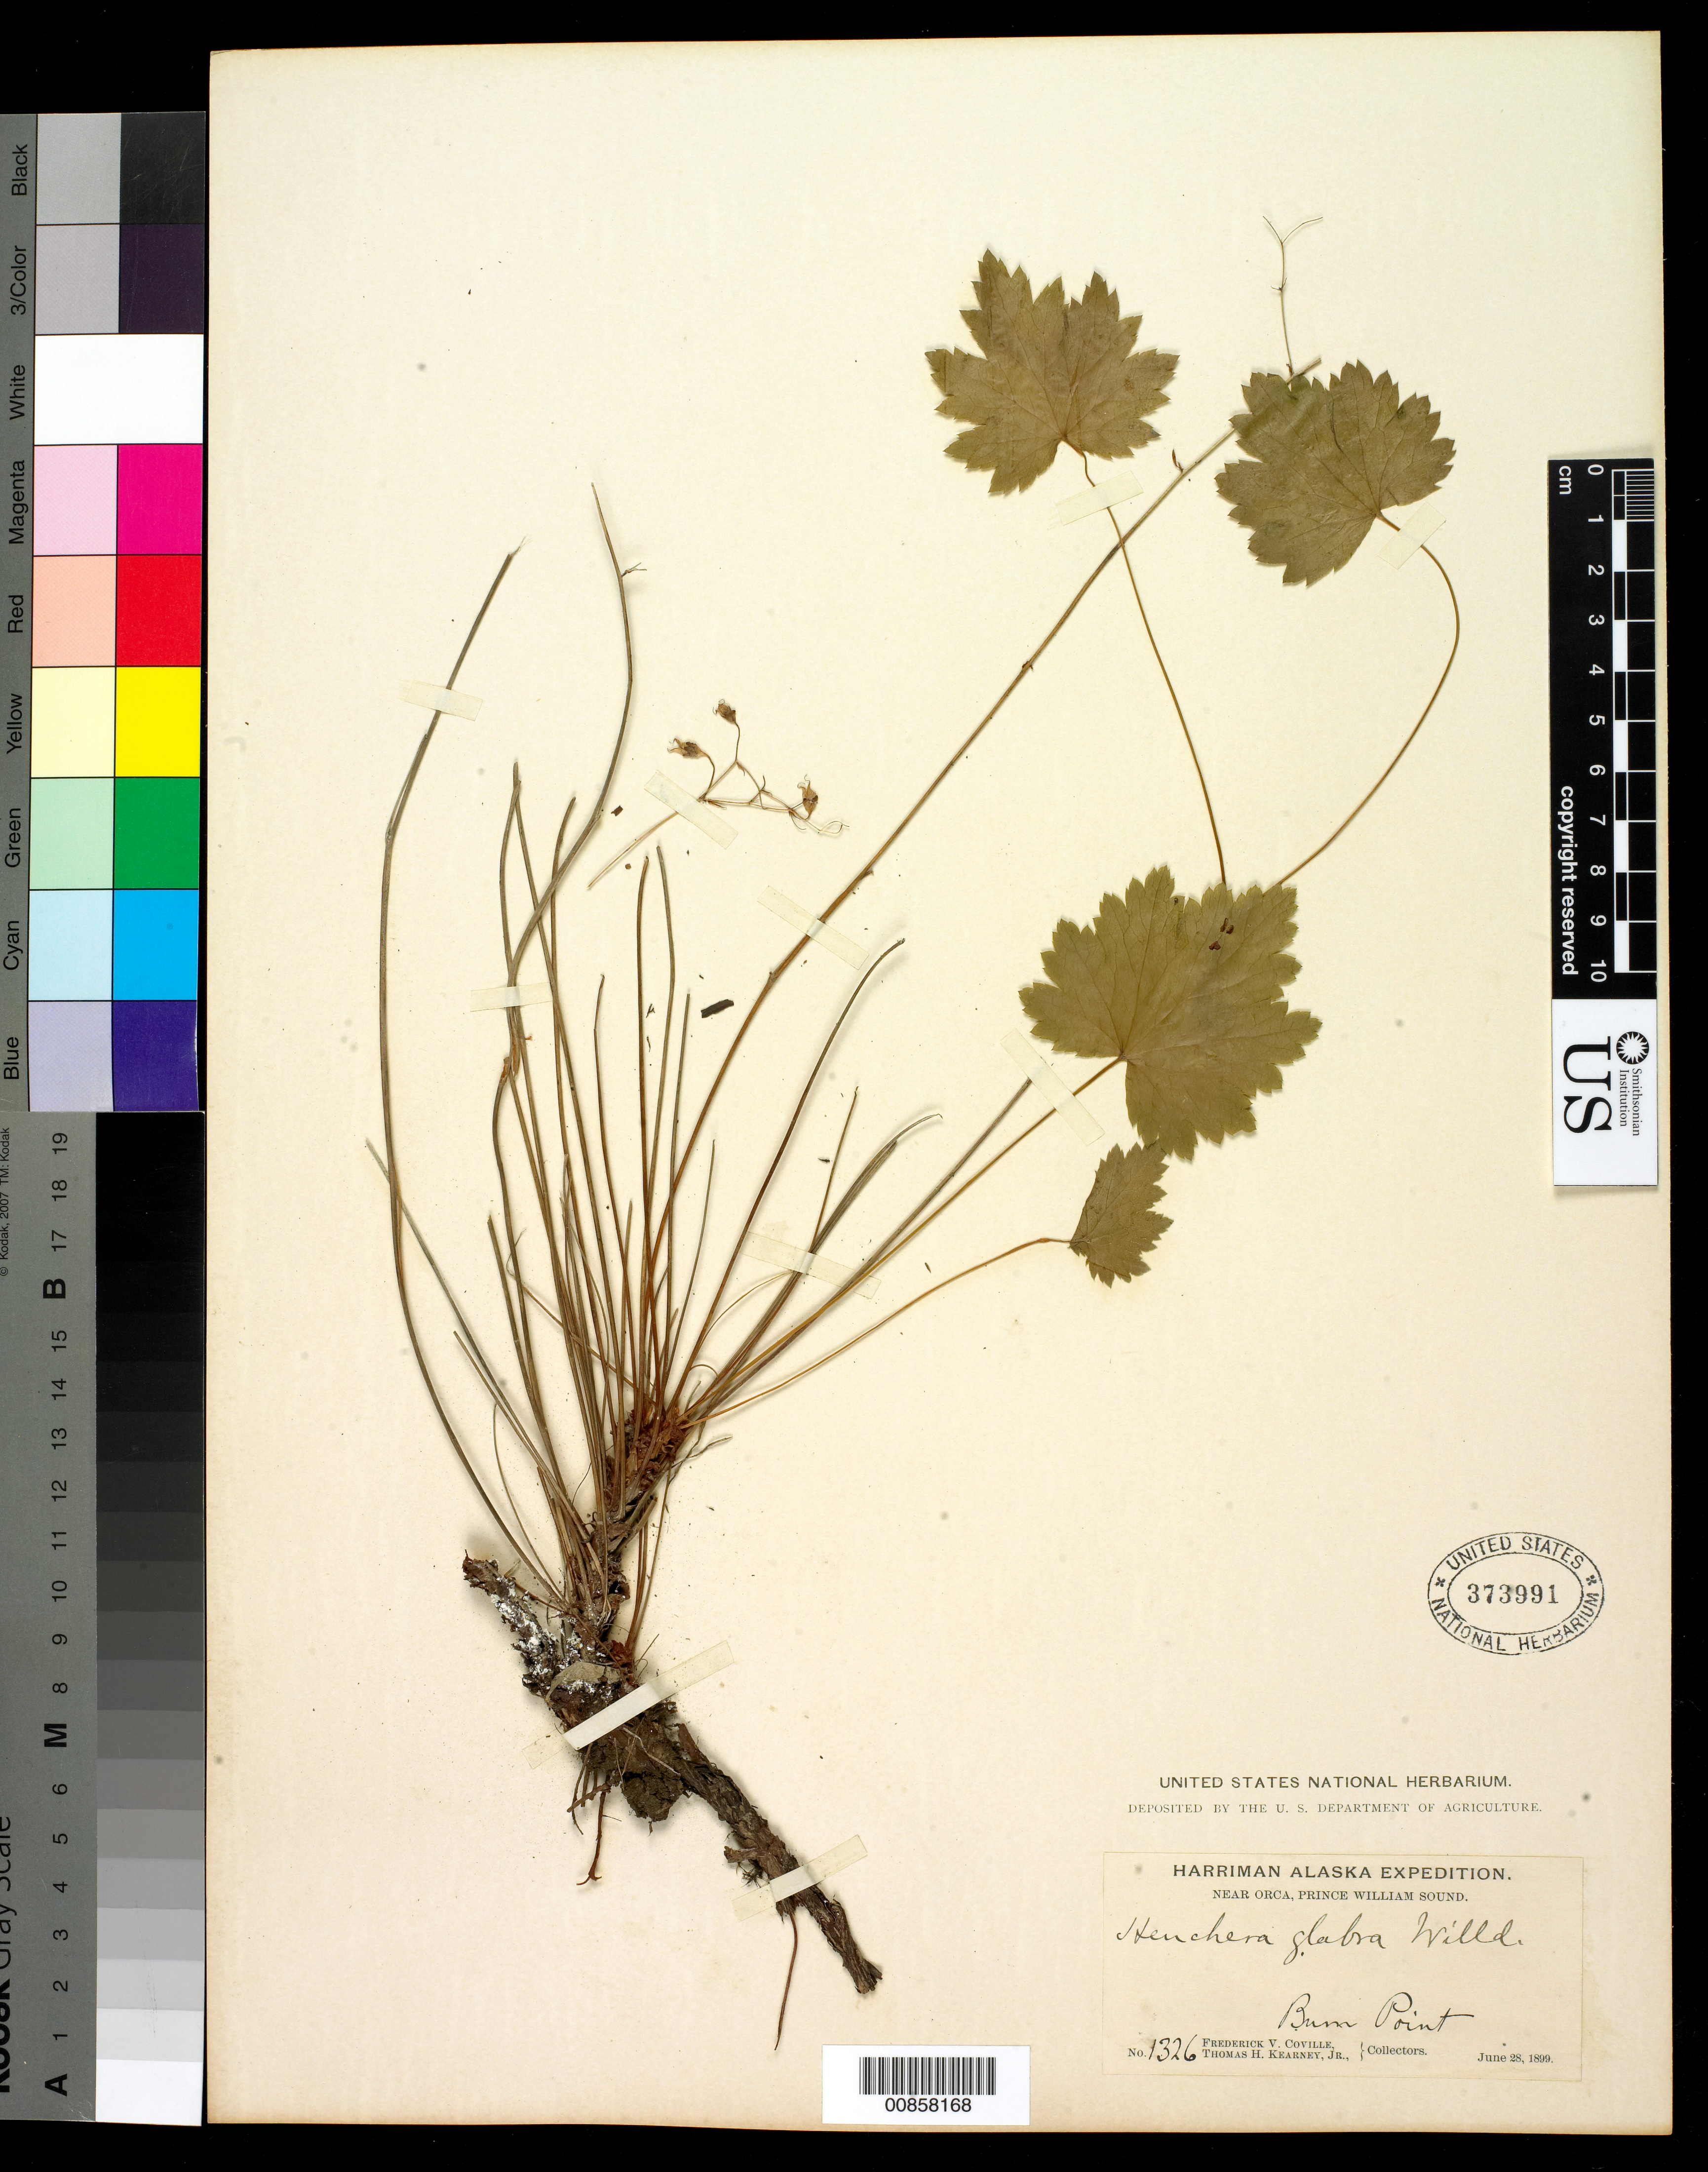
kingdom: Plantae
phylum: Tracheophyta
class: Magnoliopsida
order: Saxifragales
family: Saxifragaceae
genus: Heuchera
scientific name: Heuchera glabra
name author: Willd. ex Roem. & Schult.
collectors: F. V. Coville & T. H. Kearney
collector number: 1326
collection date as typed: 28 Jun 1899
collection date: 1899-06-28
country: United States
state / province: Alaska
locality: Near Orca, Prince William Sound. Bum? Point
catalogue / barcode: US 373991